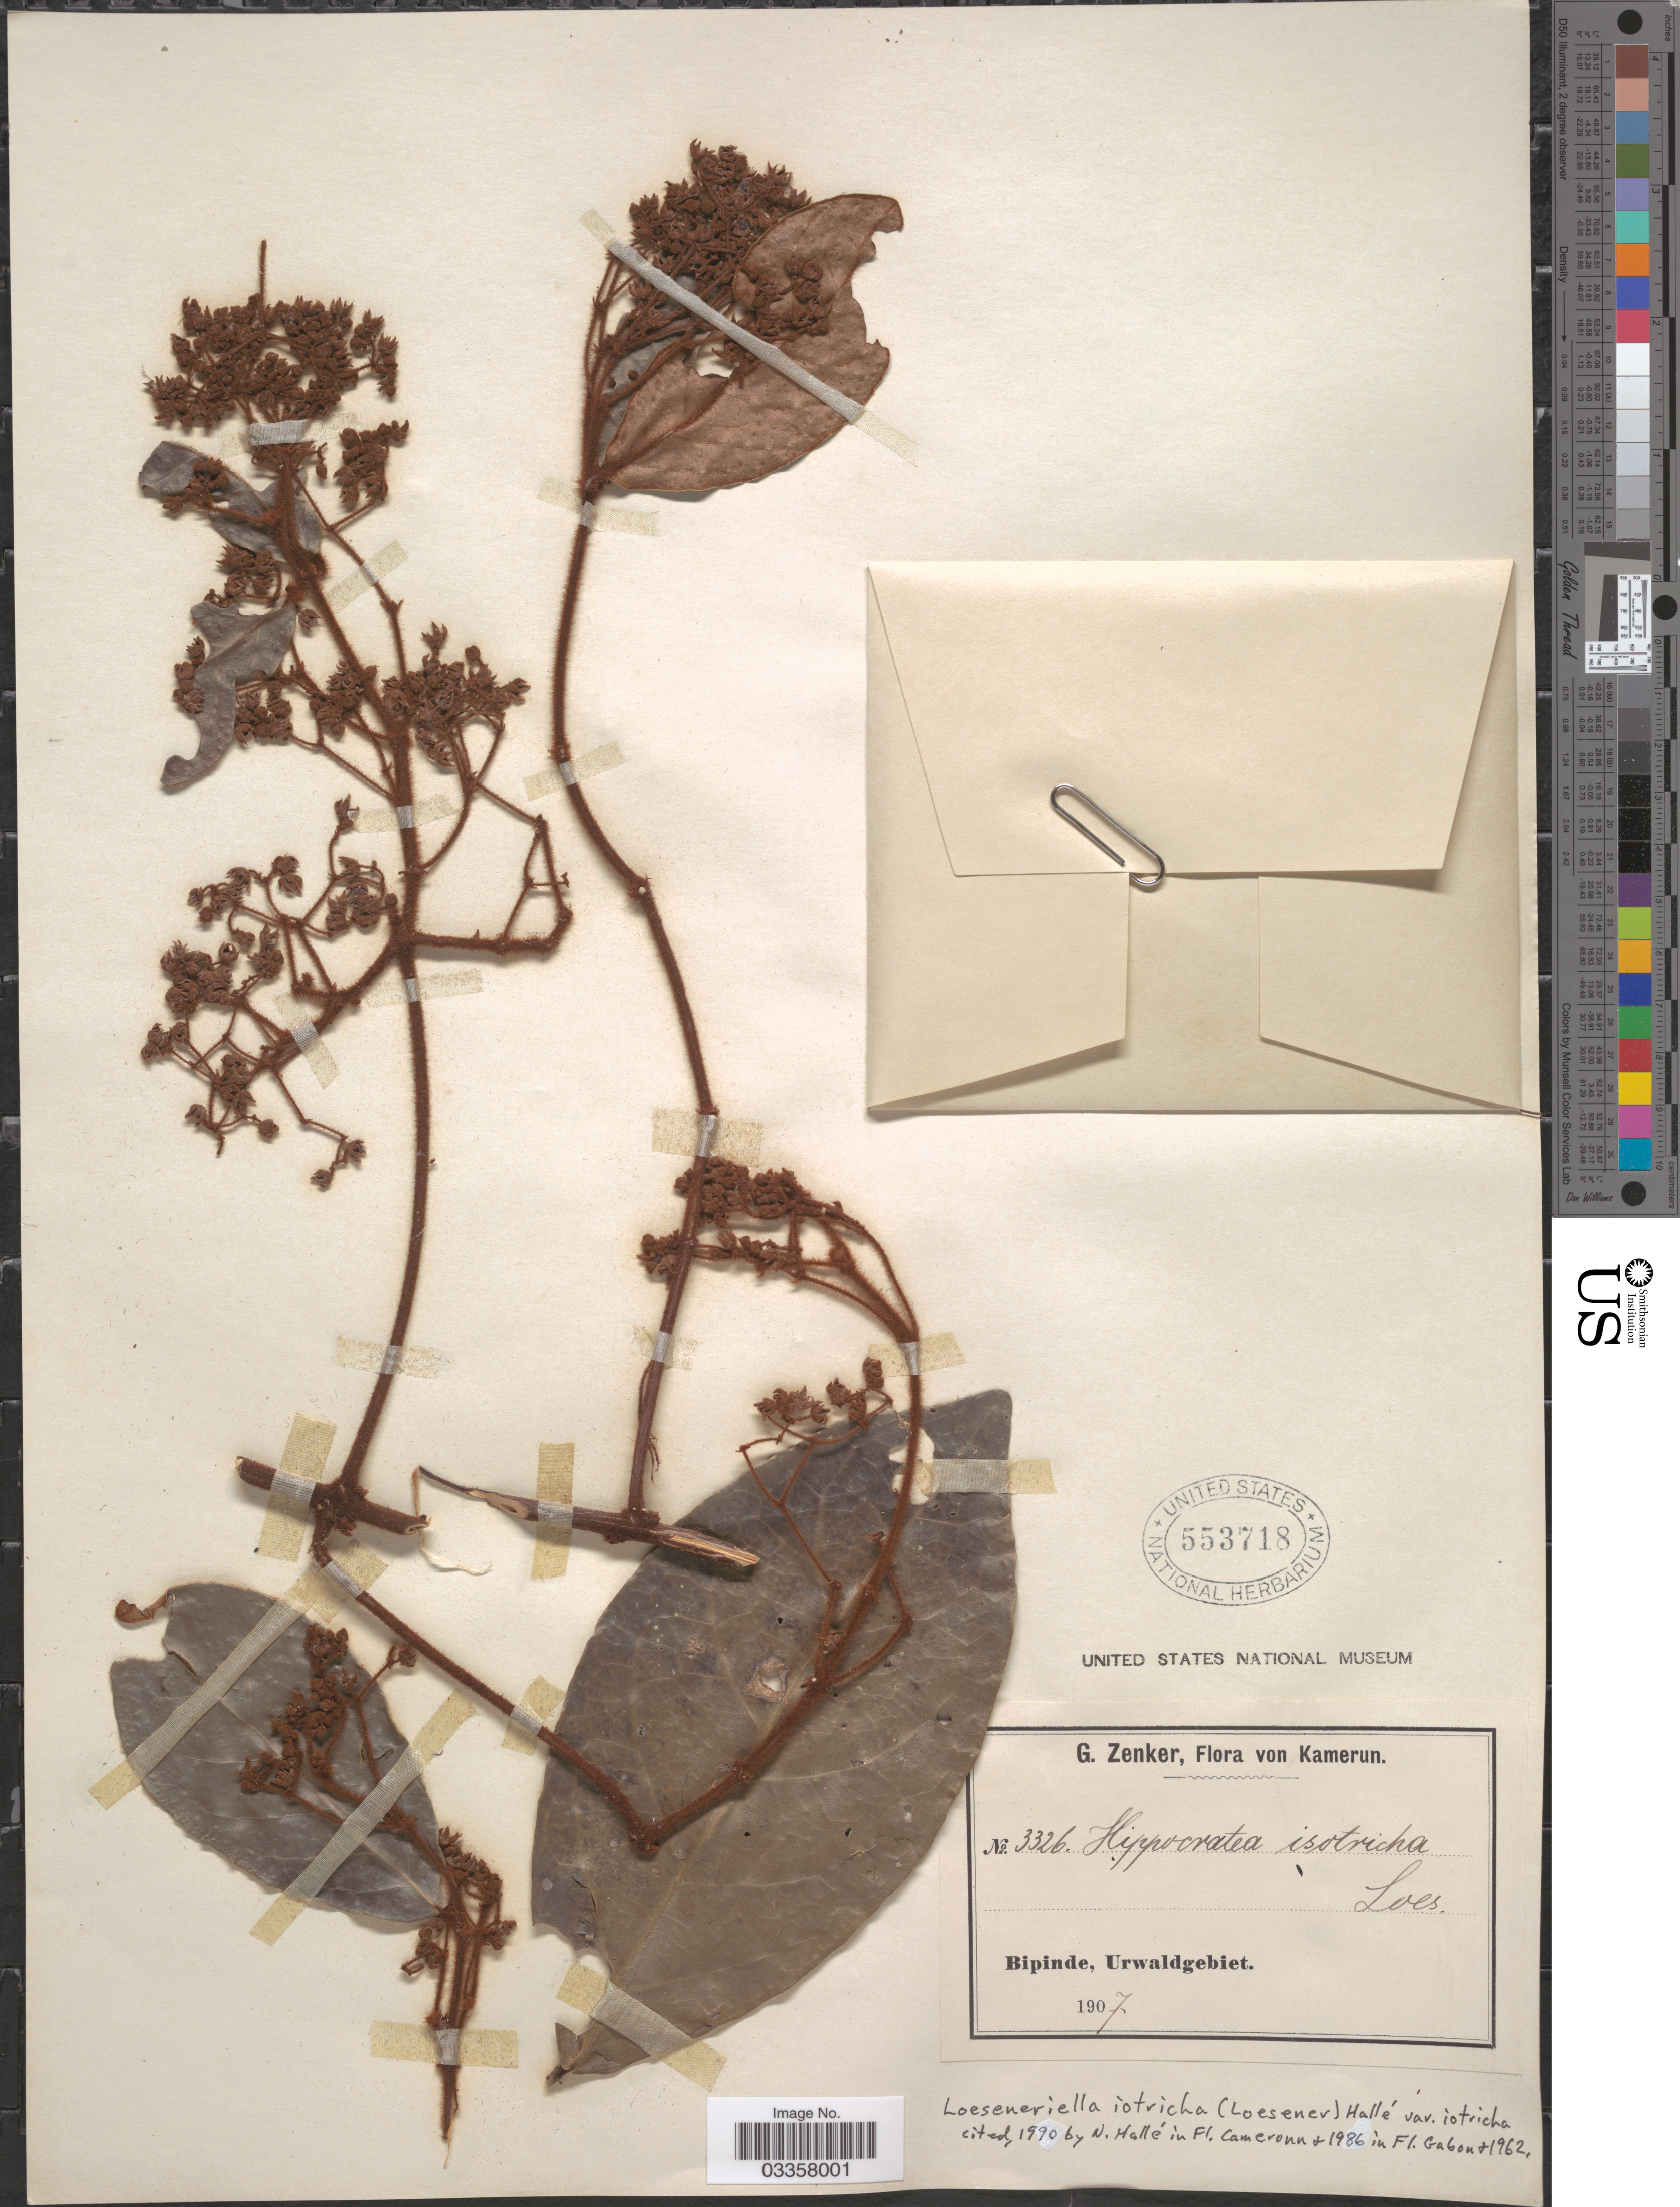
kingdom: Plantae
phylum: Tracheophyta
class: Magnoliopsida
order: Celastrales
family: Celastraceae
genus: Loeseneriella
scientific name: Loeseneriella iotricha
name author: N. Hallé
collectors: G. A. Zenker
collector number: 3326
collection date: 1907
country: Cameroon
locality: Kamerun. Bipinde, Urwaldgebiet.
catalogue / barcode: US 553718